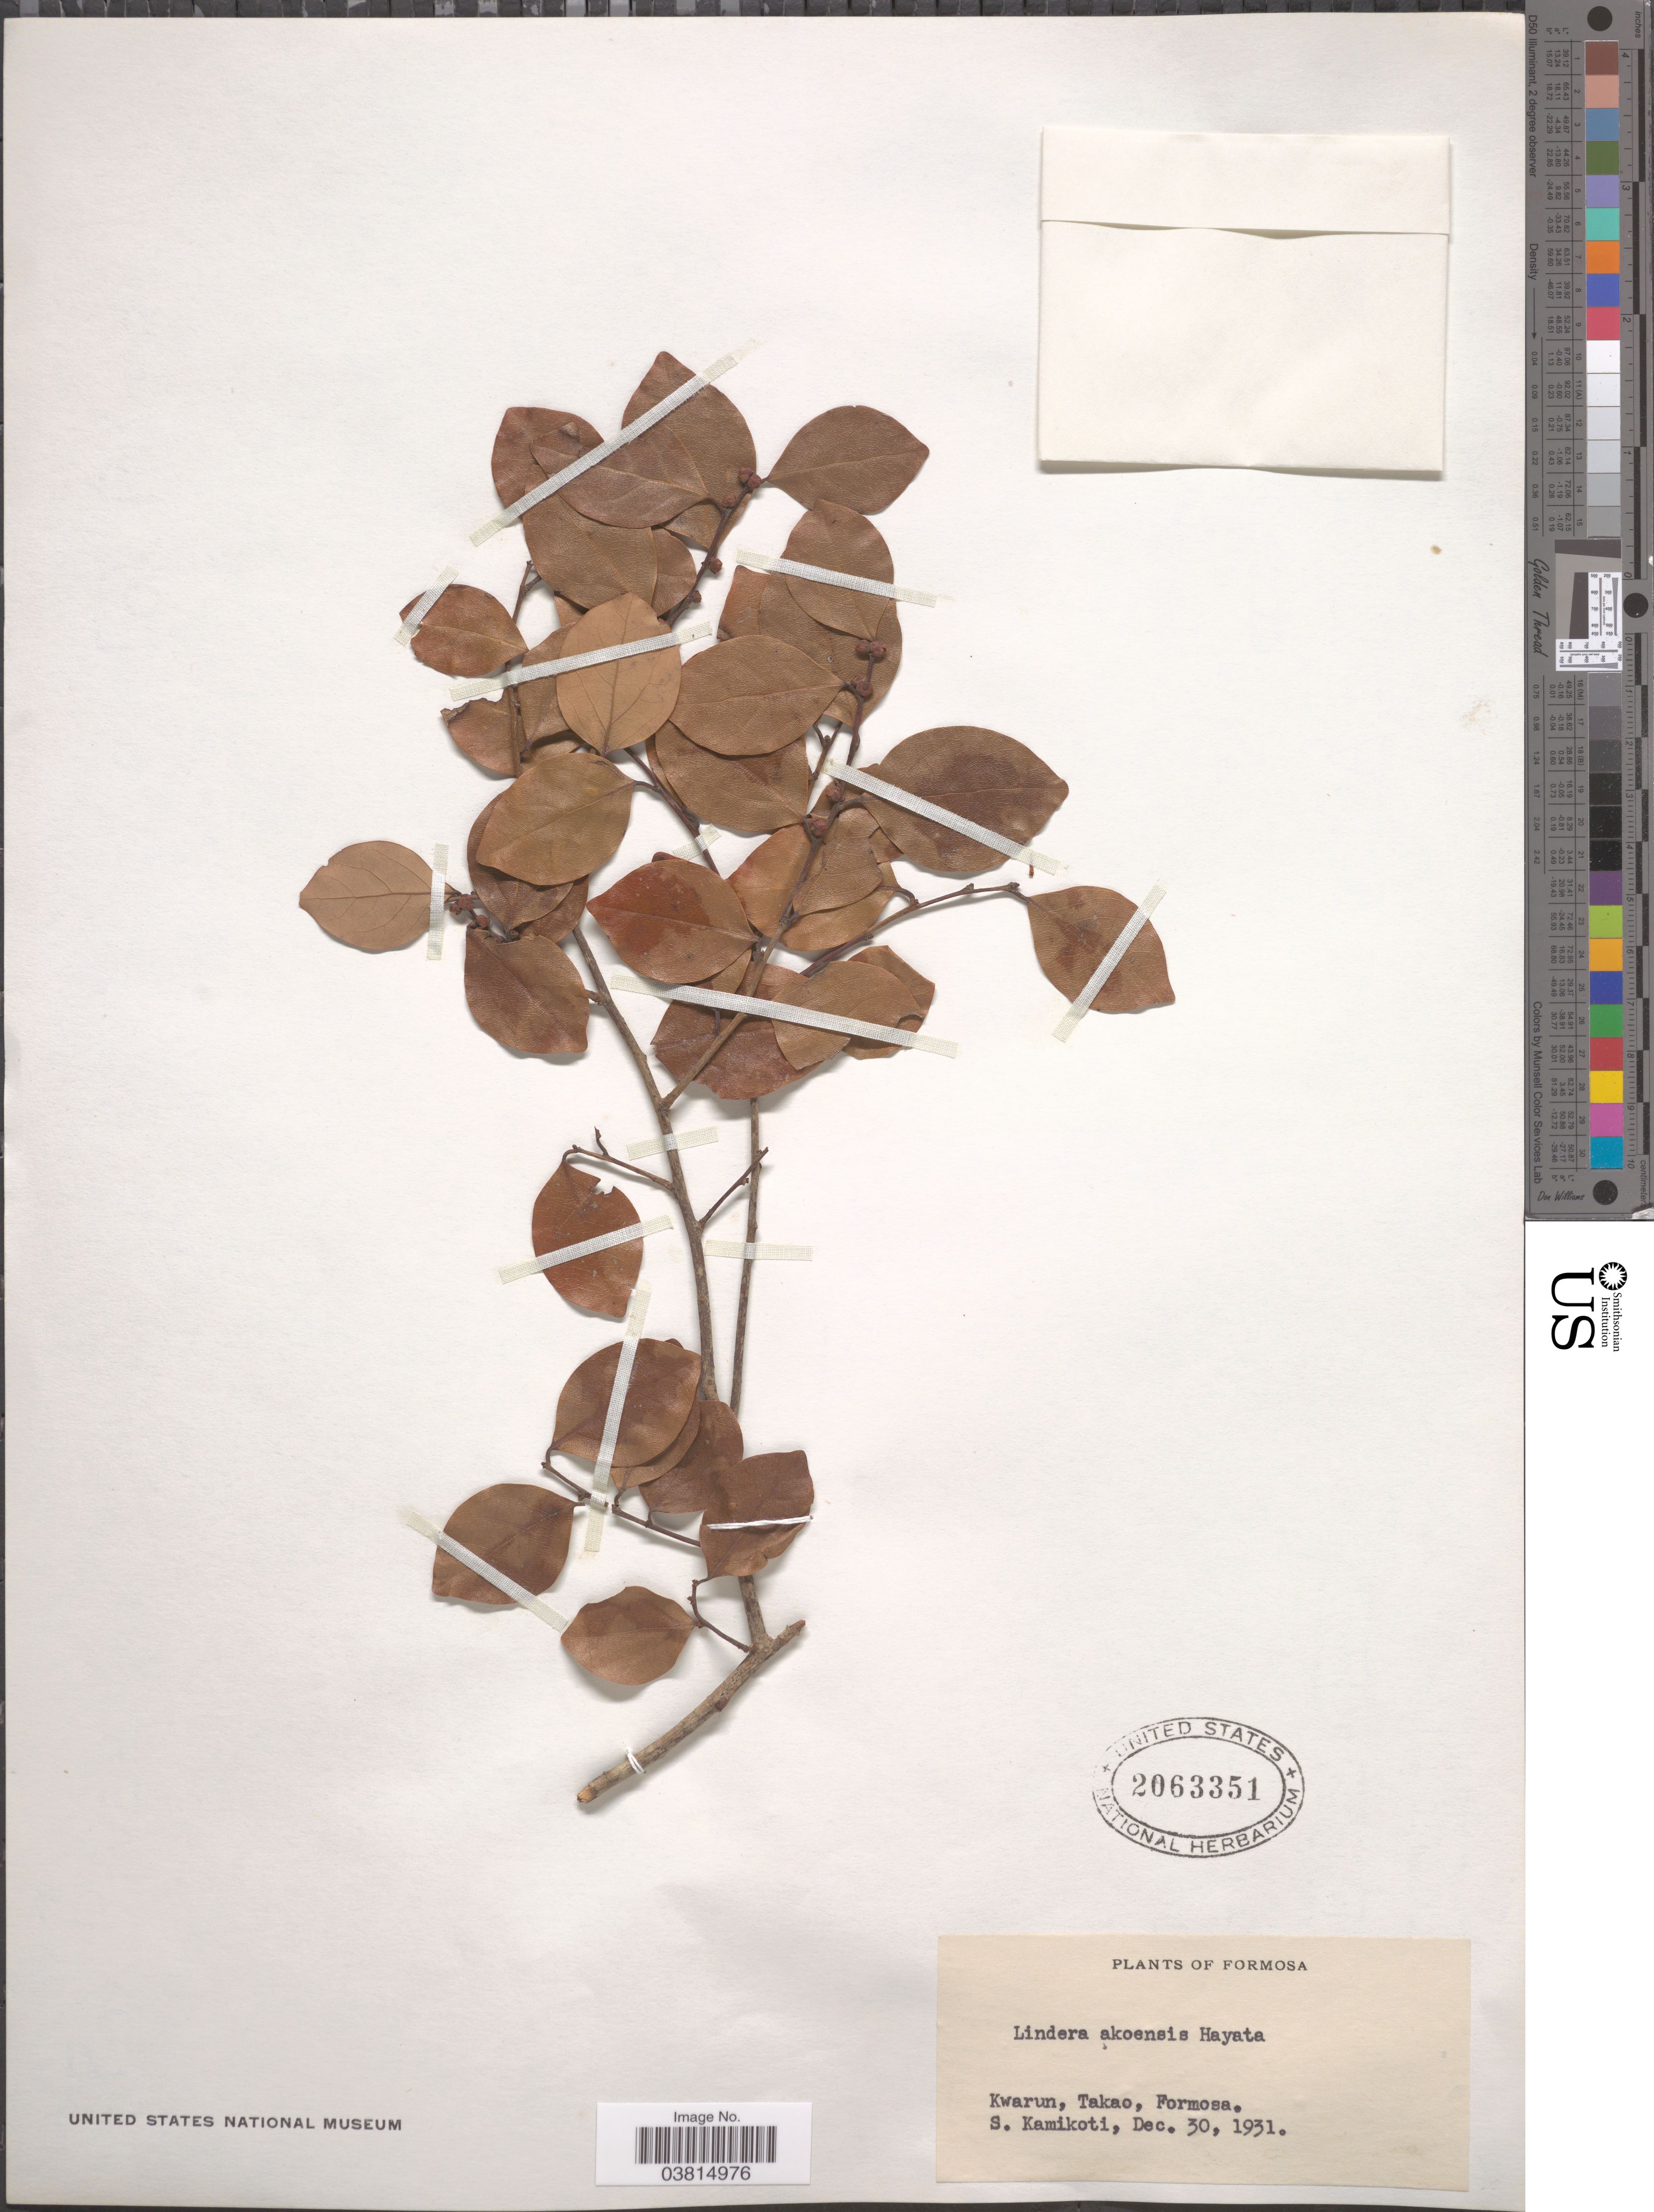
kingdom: Plantae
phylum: Tracheophyta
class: Magnoliopsida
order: Laurales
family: Lauraceae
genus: Lindera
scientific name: Lindera akoensis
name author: Hayata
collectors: S. Kamikoti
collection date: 1931-12-30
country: Taiwan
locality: Formosa. Kwarun, Takao, Formosa.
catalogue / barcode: US 2063351